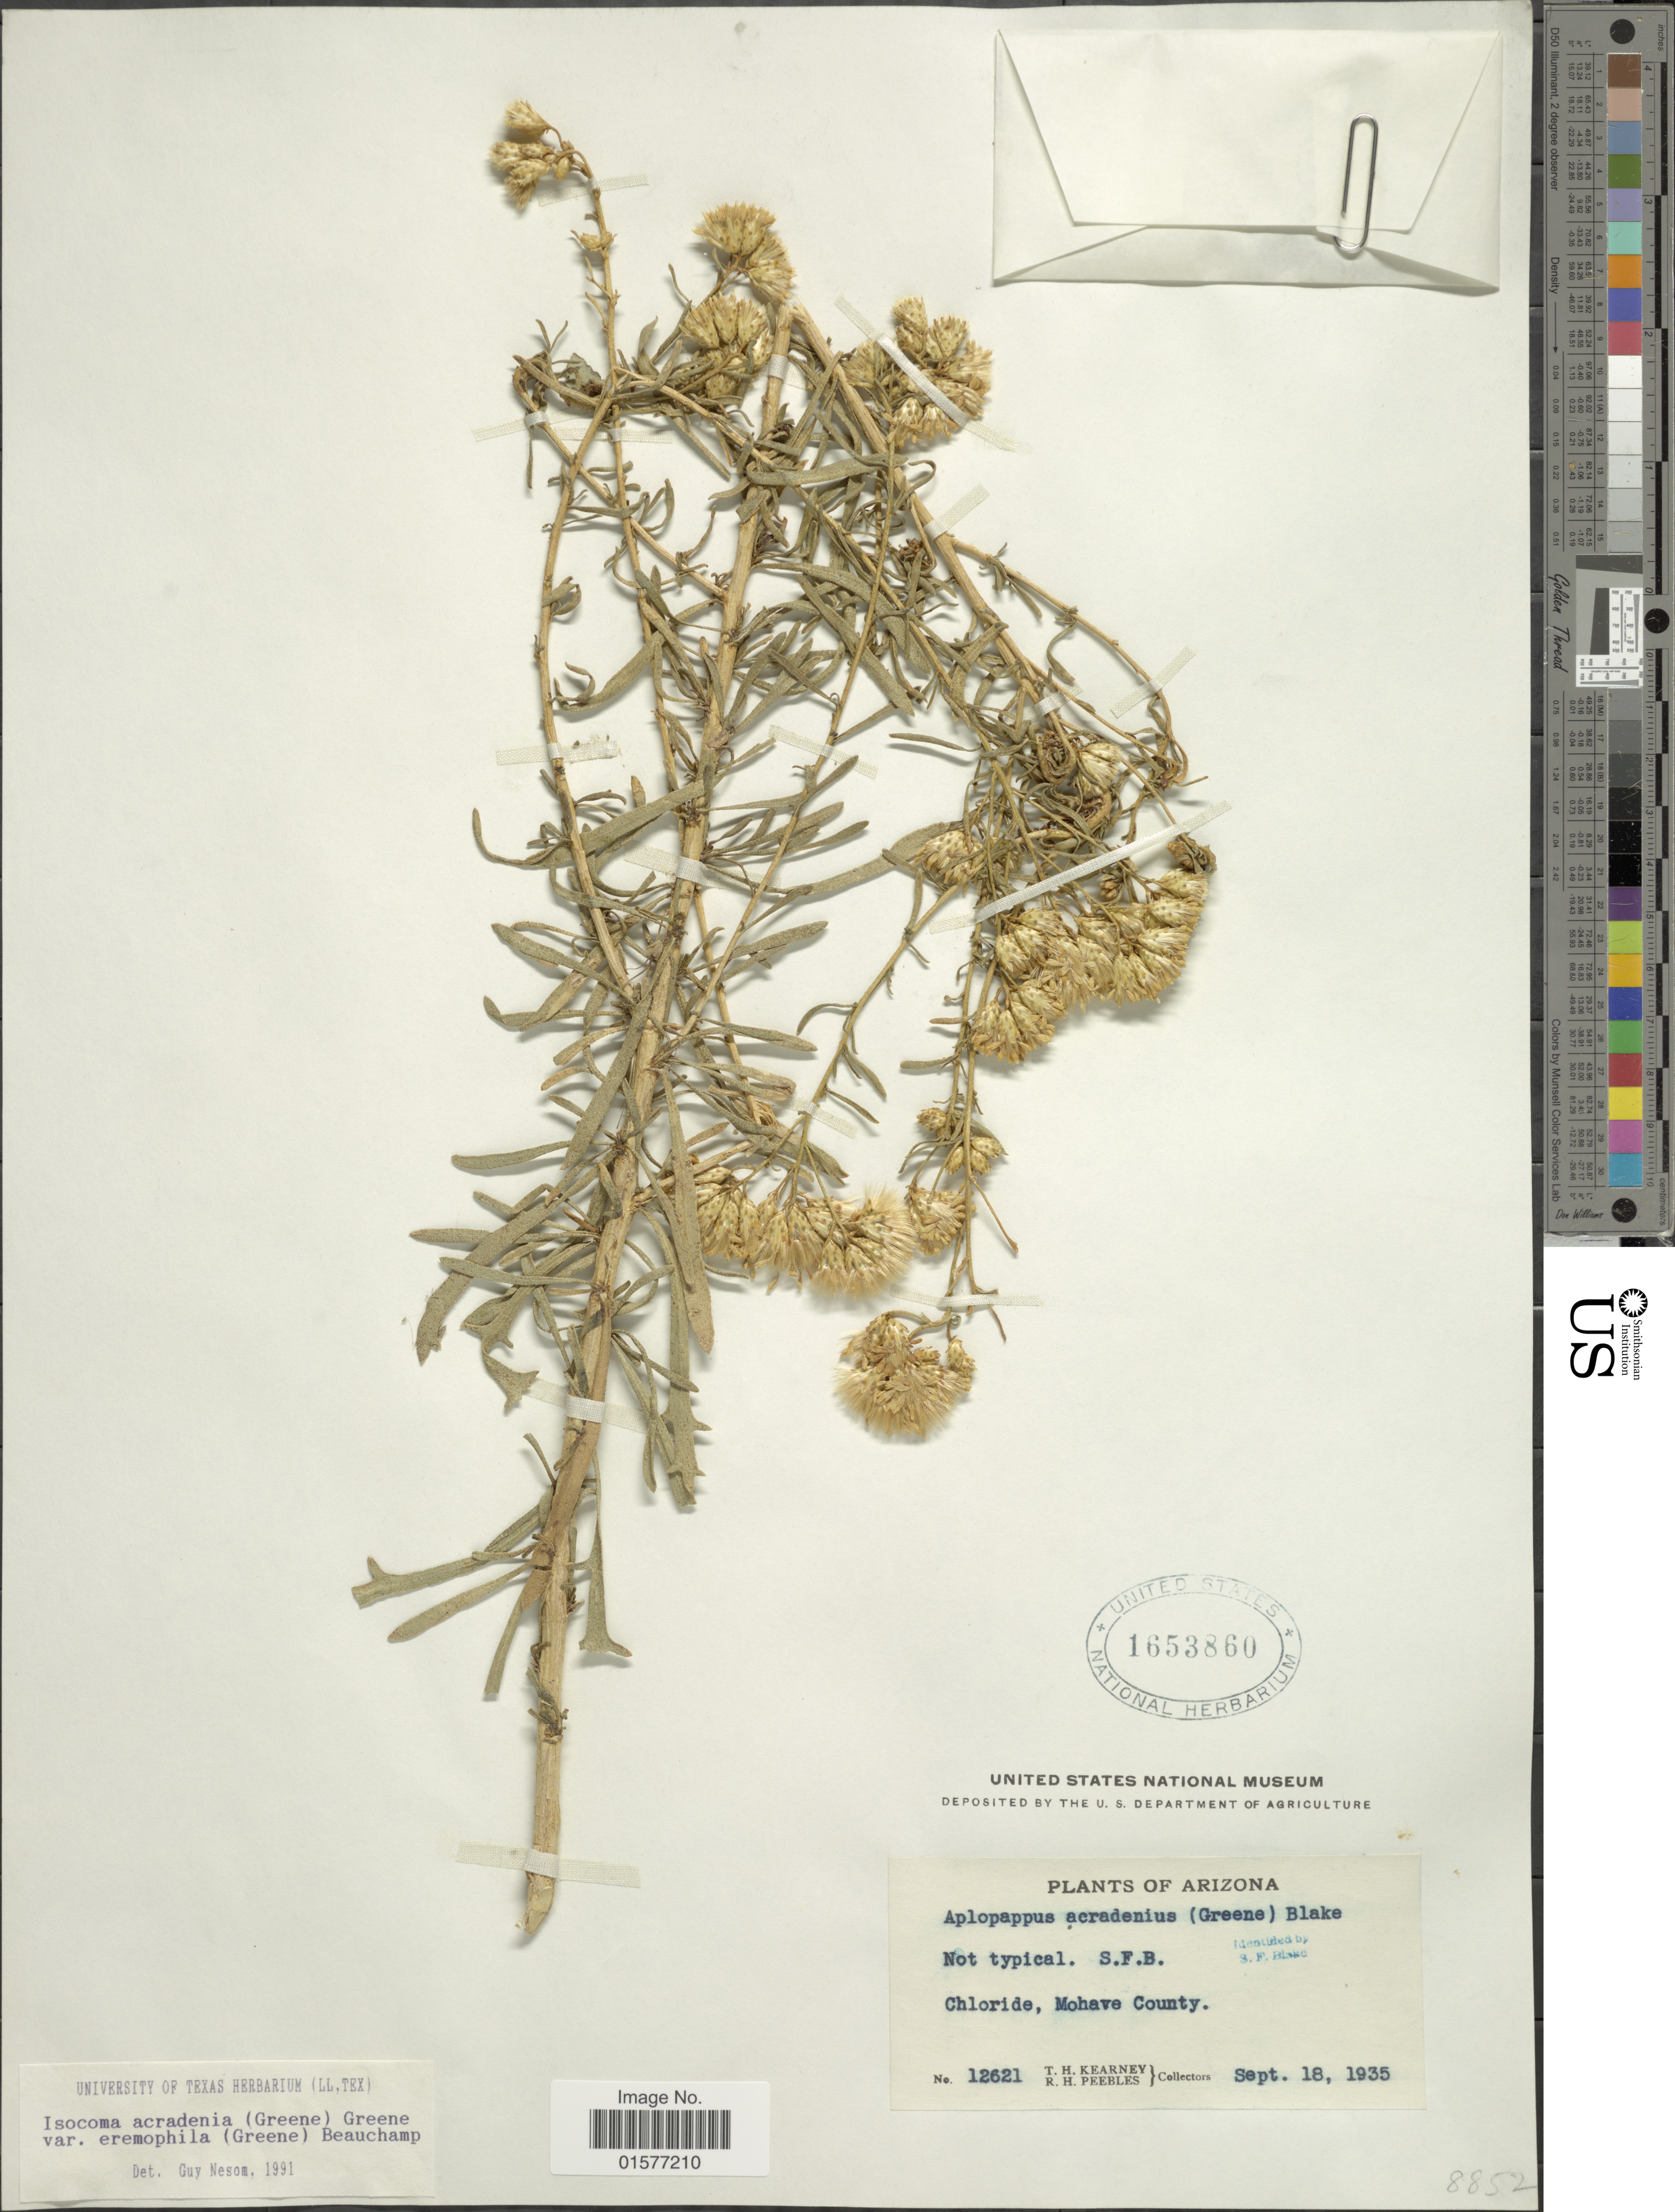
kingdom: Plantae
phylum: Tracheophyta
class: Magnoliopsida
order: Asterales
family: Asteraceae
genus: Isocoma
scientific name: Isocoma acradenia var. eremophila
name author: (S.W. Greene) G.L. Nesom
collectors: T. H. Kearney & R. H. Peebles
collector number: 12621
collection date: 1935-09-18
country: United States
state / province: Arizona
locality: Chloride, Mohave County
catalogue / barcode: US 1653860